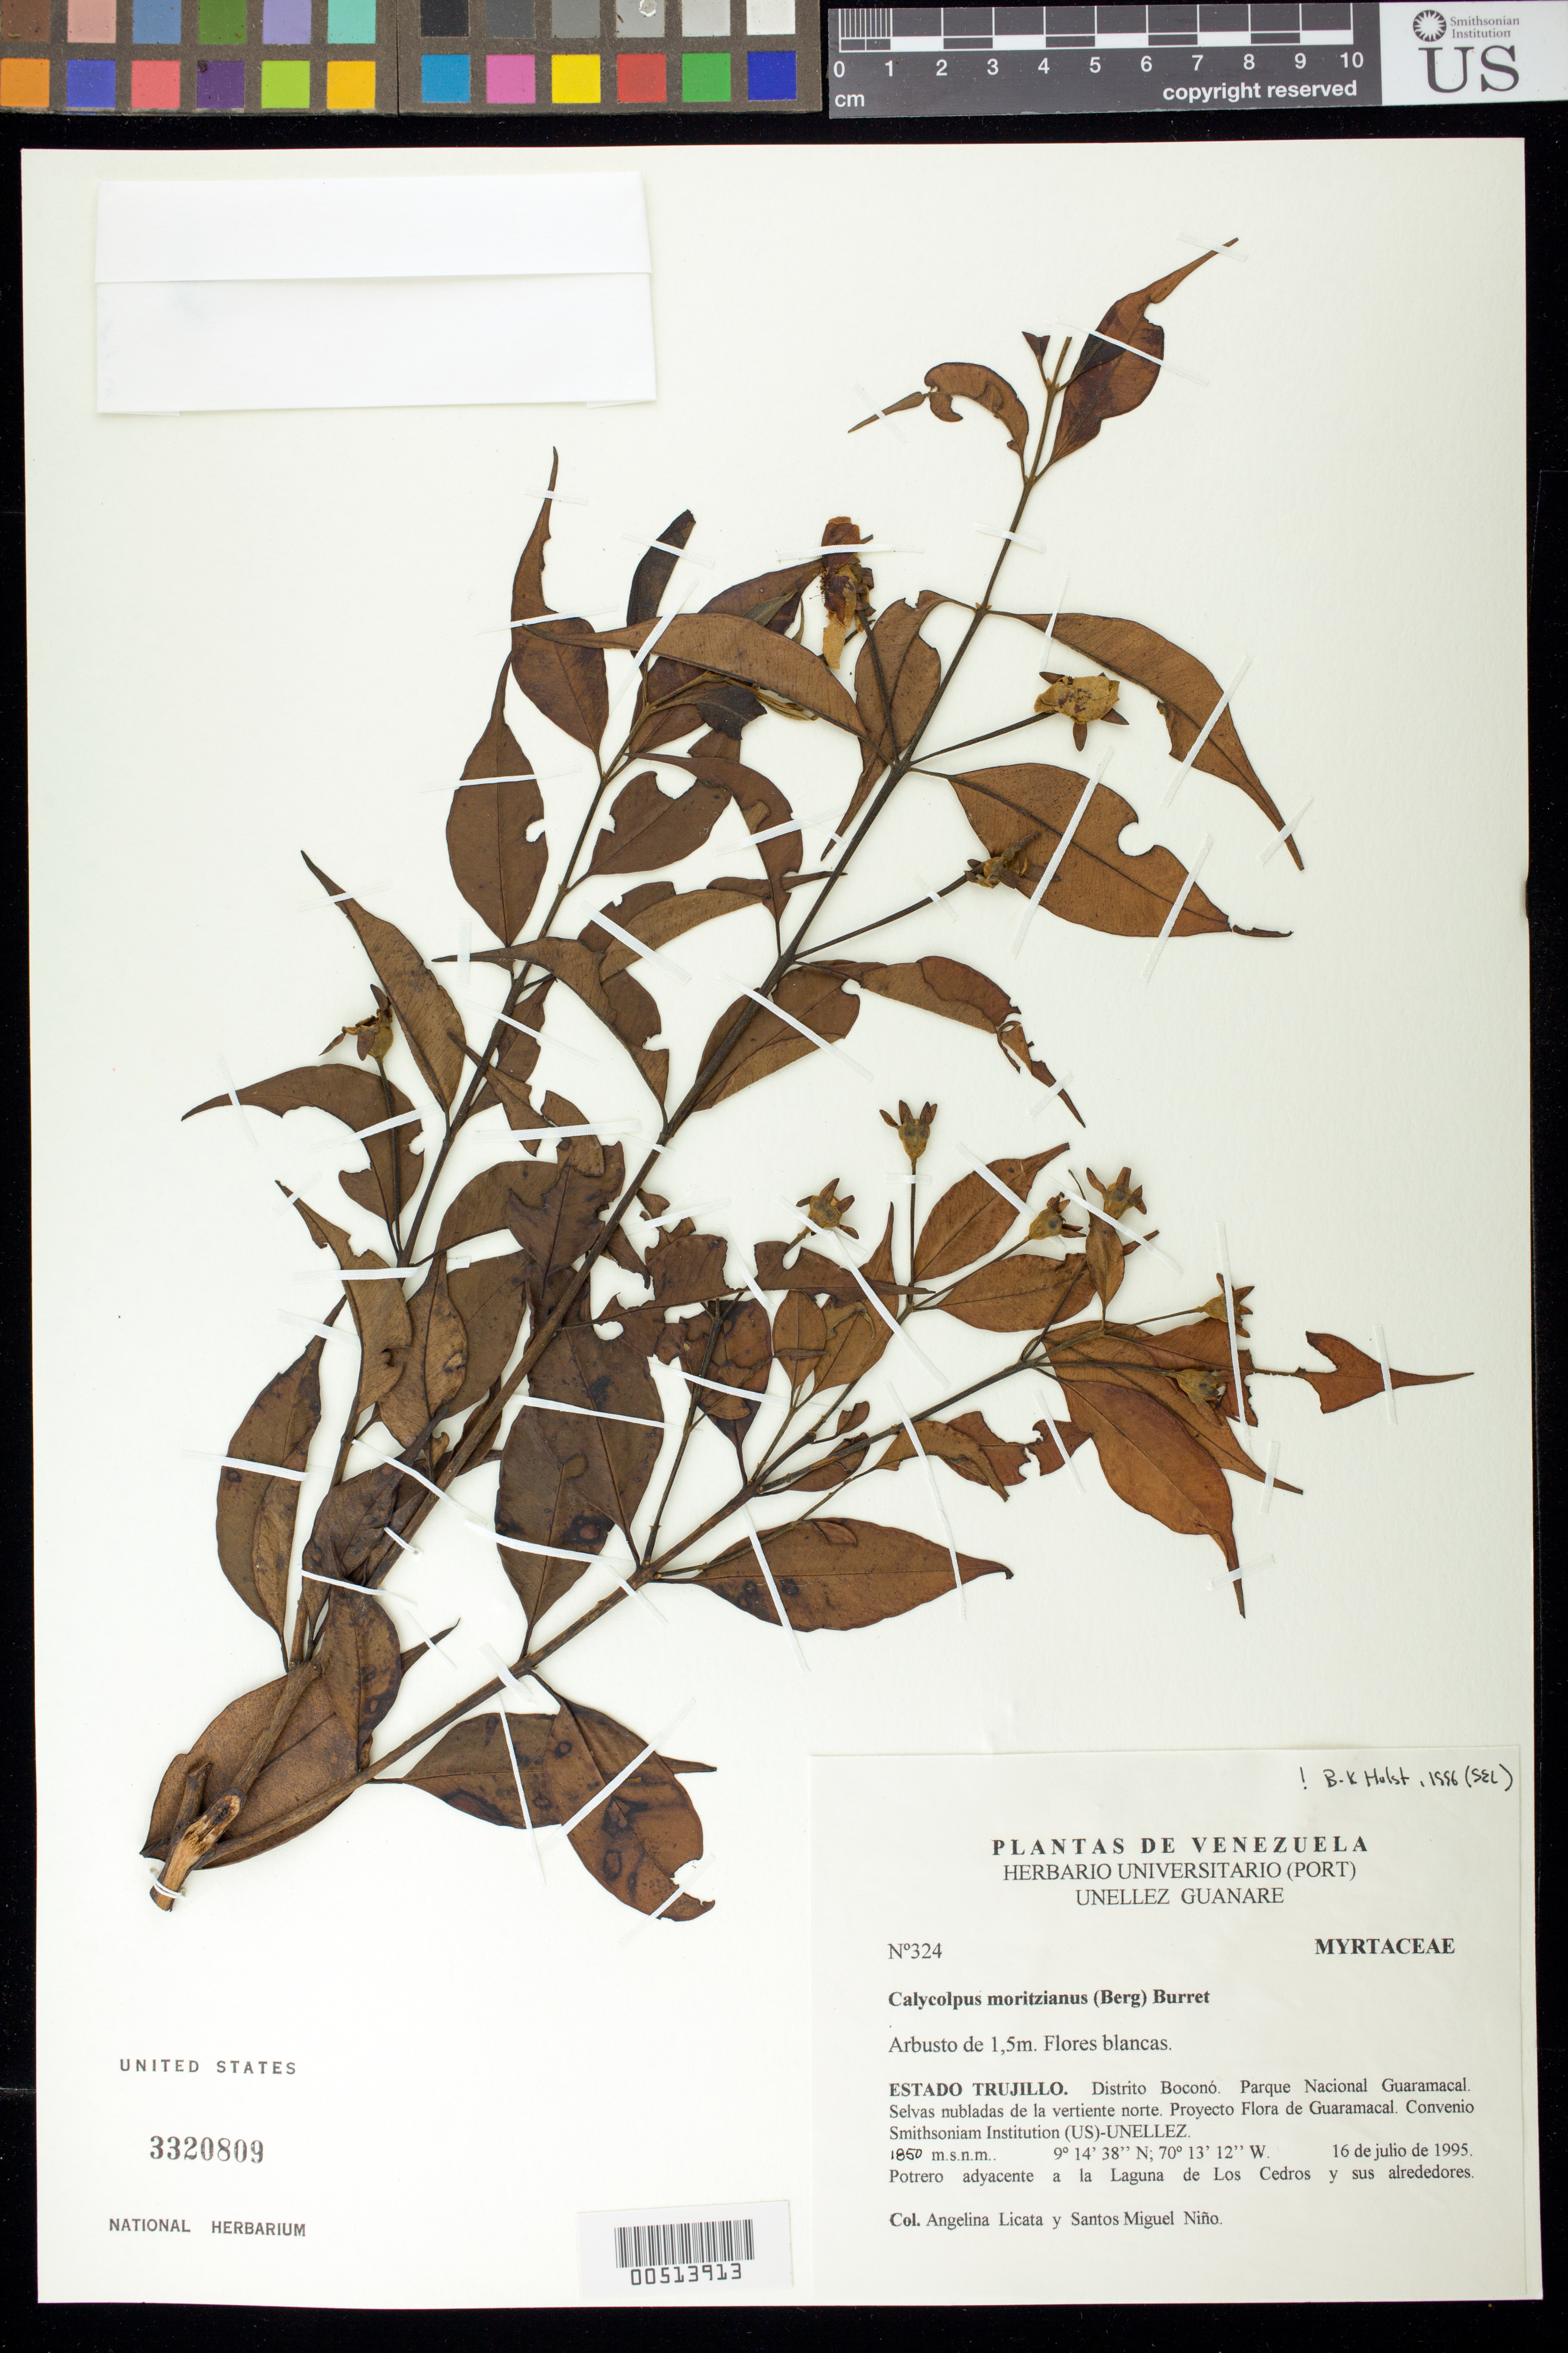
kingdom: Plantae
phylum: Tracheophyta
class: Magnoliopsida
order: Myrtales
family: Myrtaceae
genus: Calycolpus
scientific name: Calycolpus moritzianus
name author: (O. Berg) Burret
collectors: A. Licata & S. M. Niño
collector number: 324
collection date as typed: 16 Jul 1995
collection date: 1995-07-16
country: Venezuela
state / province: Trujillo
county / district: Boconó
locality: Parque Nacional Guaramacal, potrero adyacente a la Laguna de Los Cedros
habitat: Selva Nubladas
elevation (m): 1850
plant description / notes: PORT, SEL, US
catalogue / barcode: US 3320809